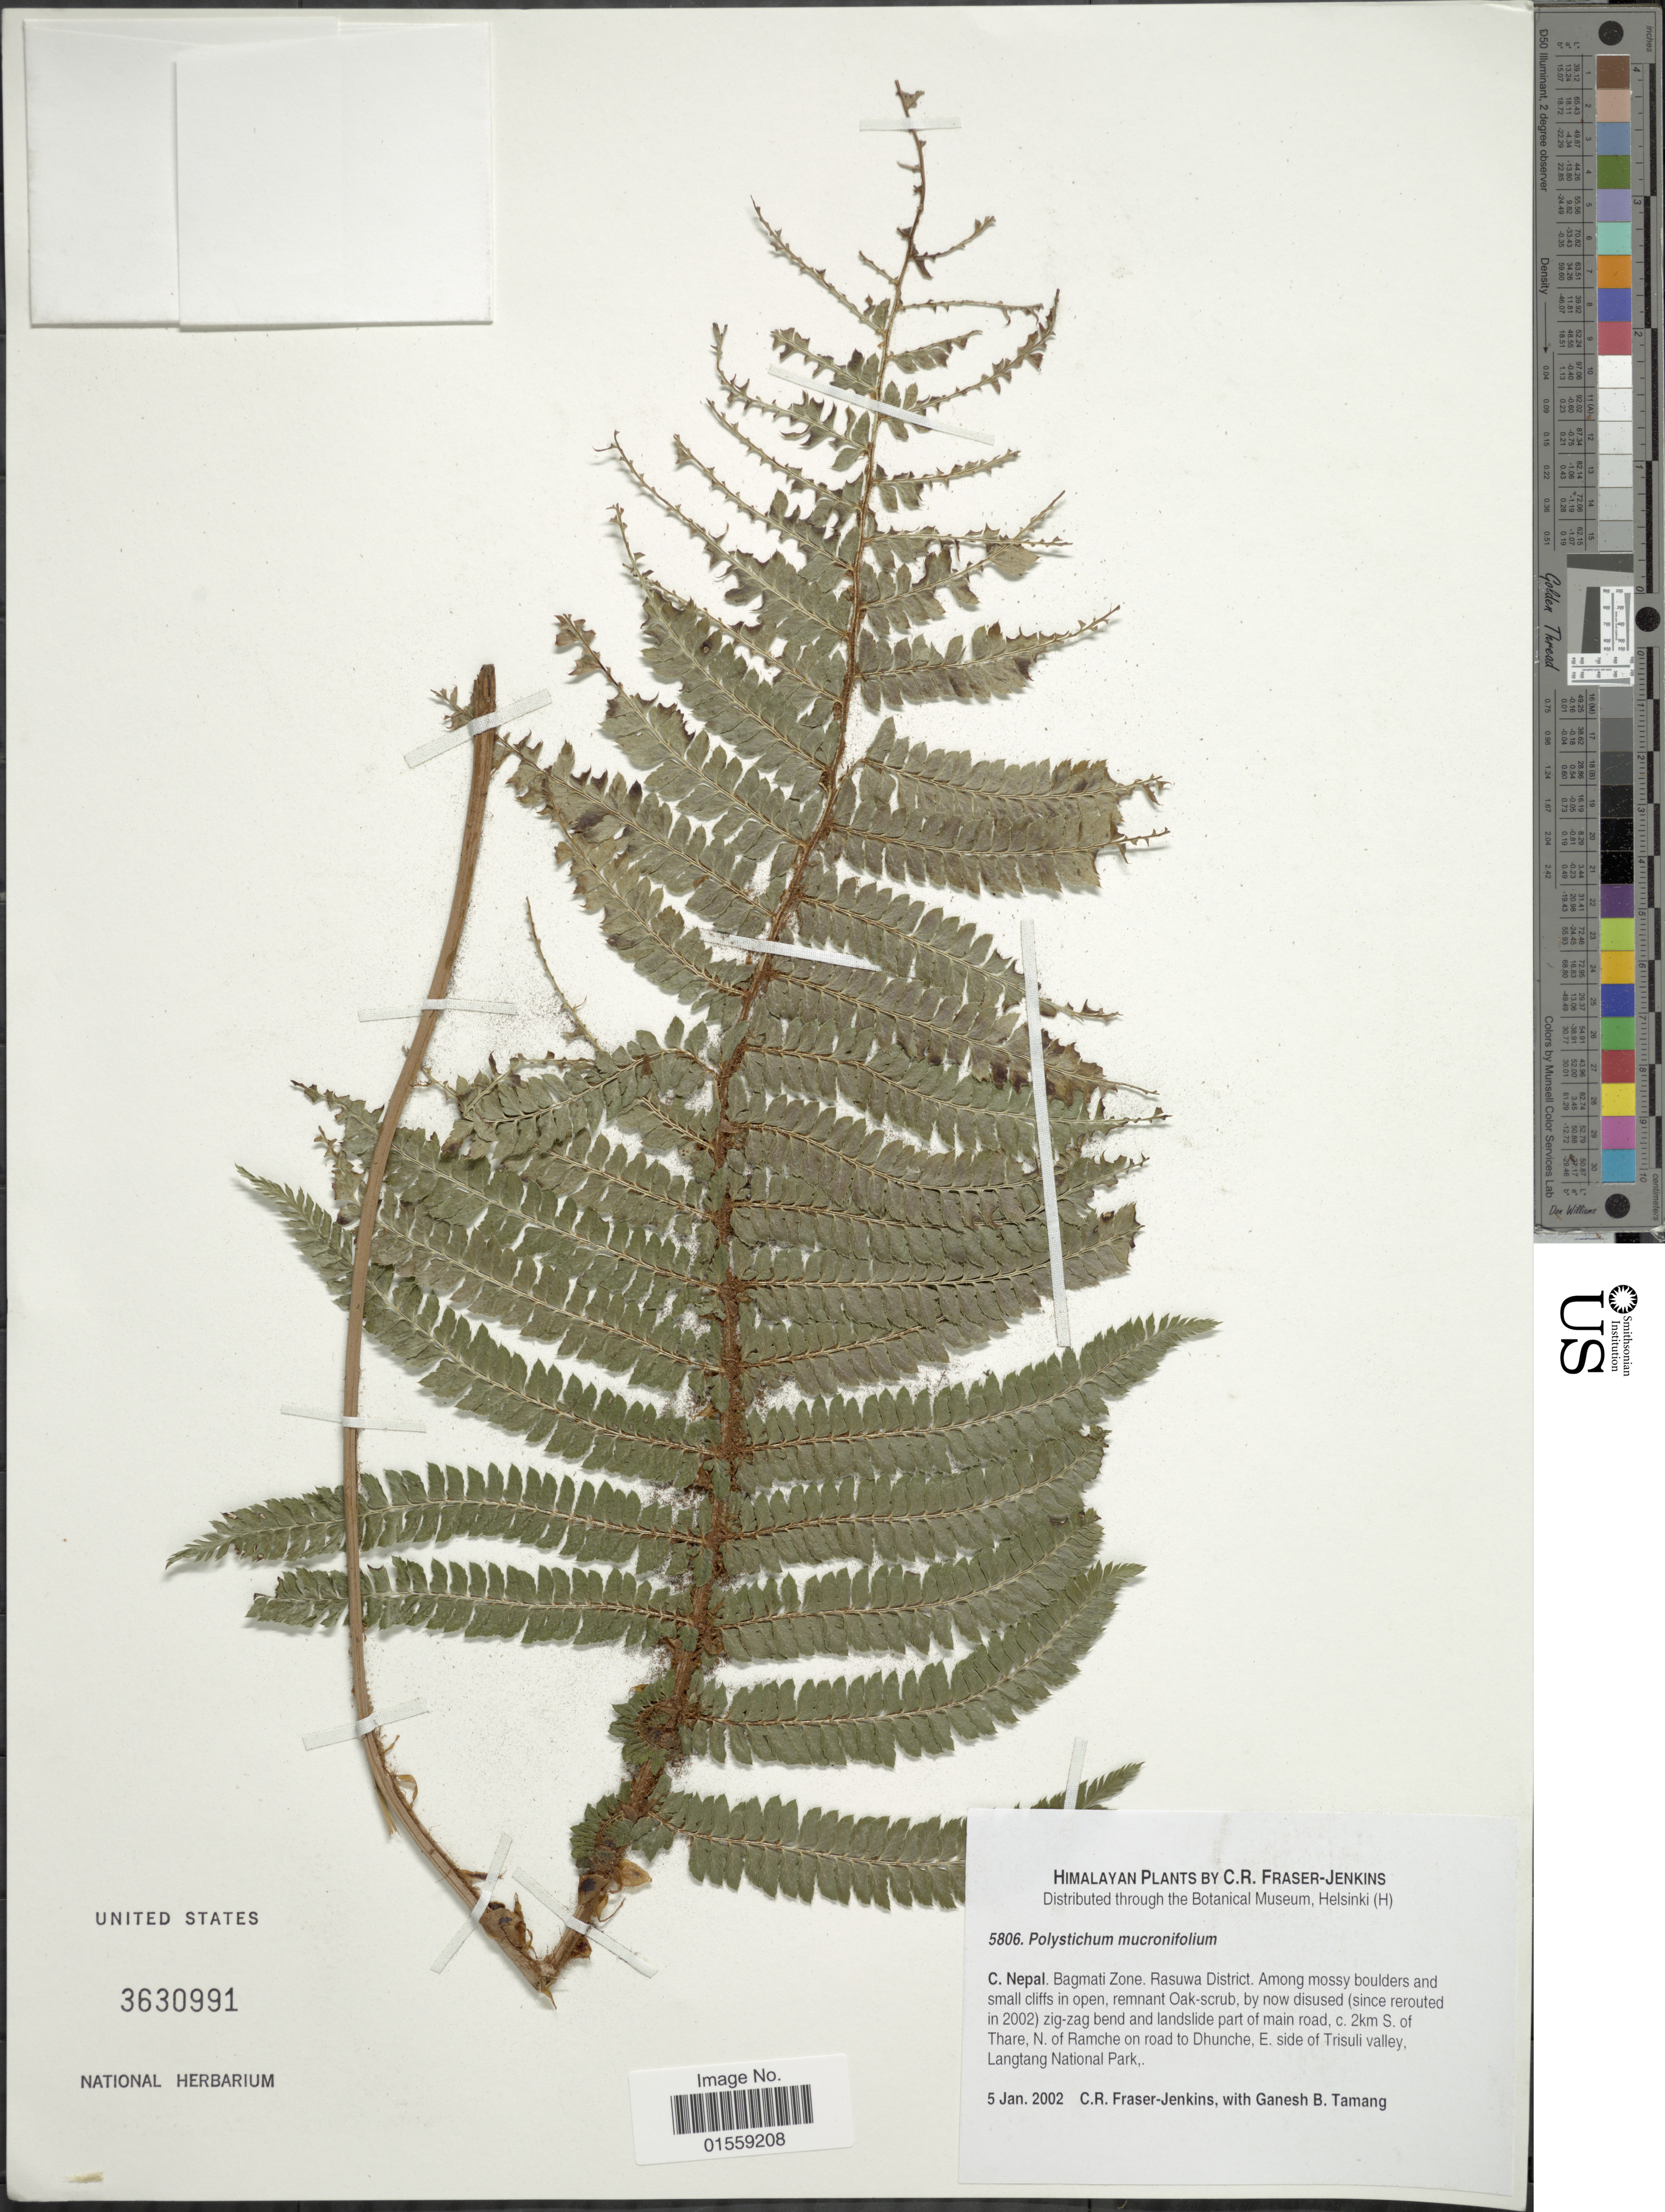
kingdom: Plantae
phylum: Tracheophyta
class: Polypodiopsida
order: Polypodiales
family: Dryopteridaceae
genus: Polystichum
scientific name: Polystichum mucronifolium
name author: (Blume) C. Presl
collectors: C. R. Fraser-Jenkins & G. Tamang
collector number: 5806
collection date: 2002-01-05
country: Nepal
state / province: Bagmati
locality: Himalaya, C. Nepal, Bagmati Zone, Rasuwa District, Among mossu boulders and cliffs in open, remnant Oak-scrub, c. 2km S. of Thare, N. of Ramche on road to Dhunche, E. side of Trisuli valley, Langtang National Park.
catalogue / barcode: US 3630991